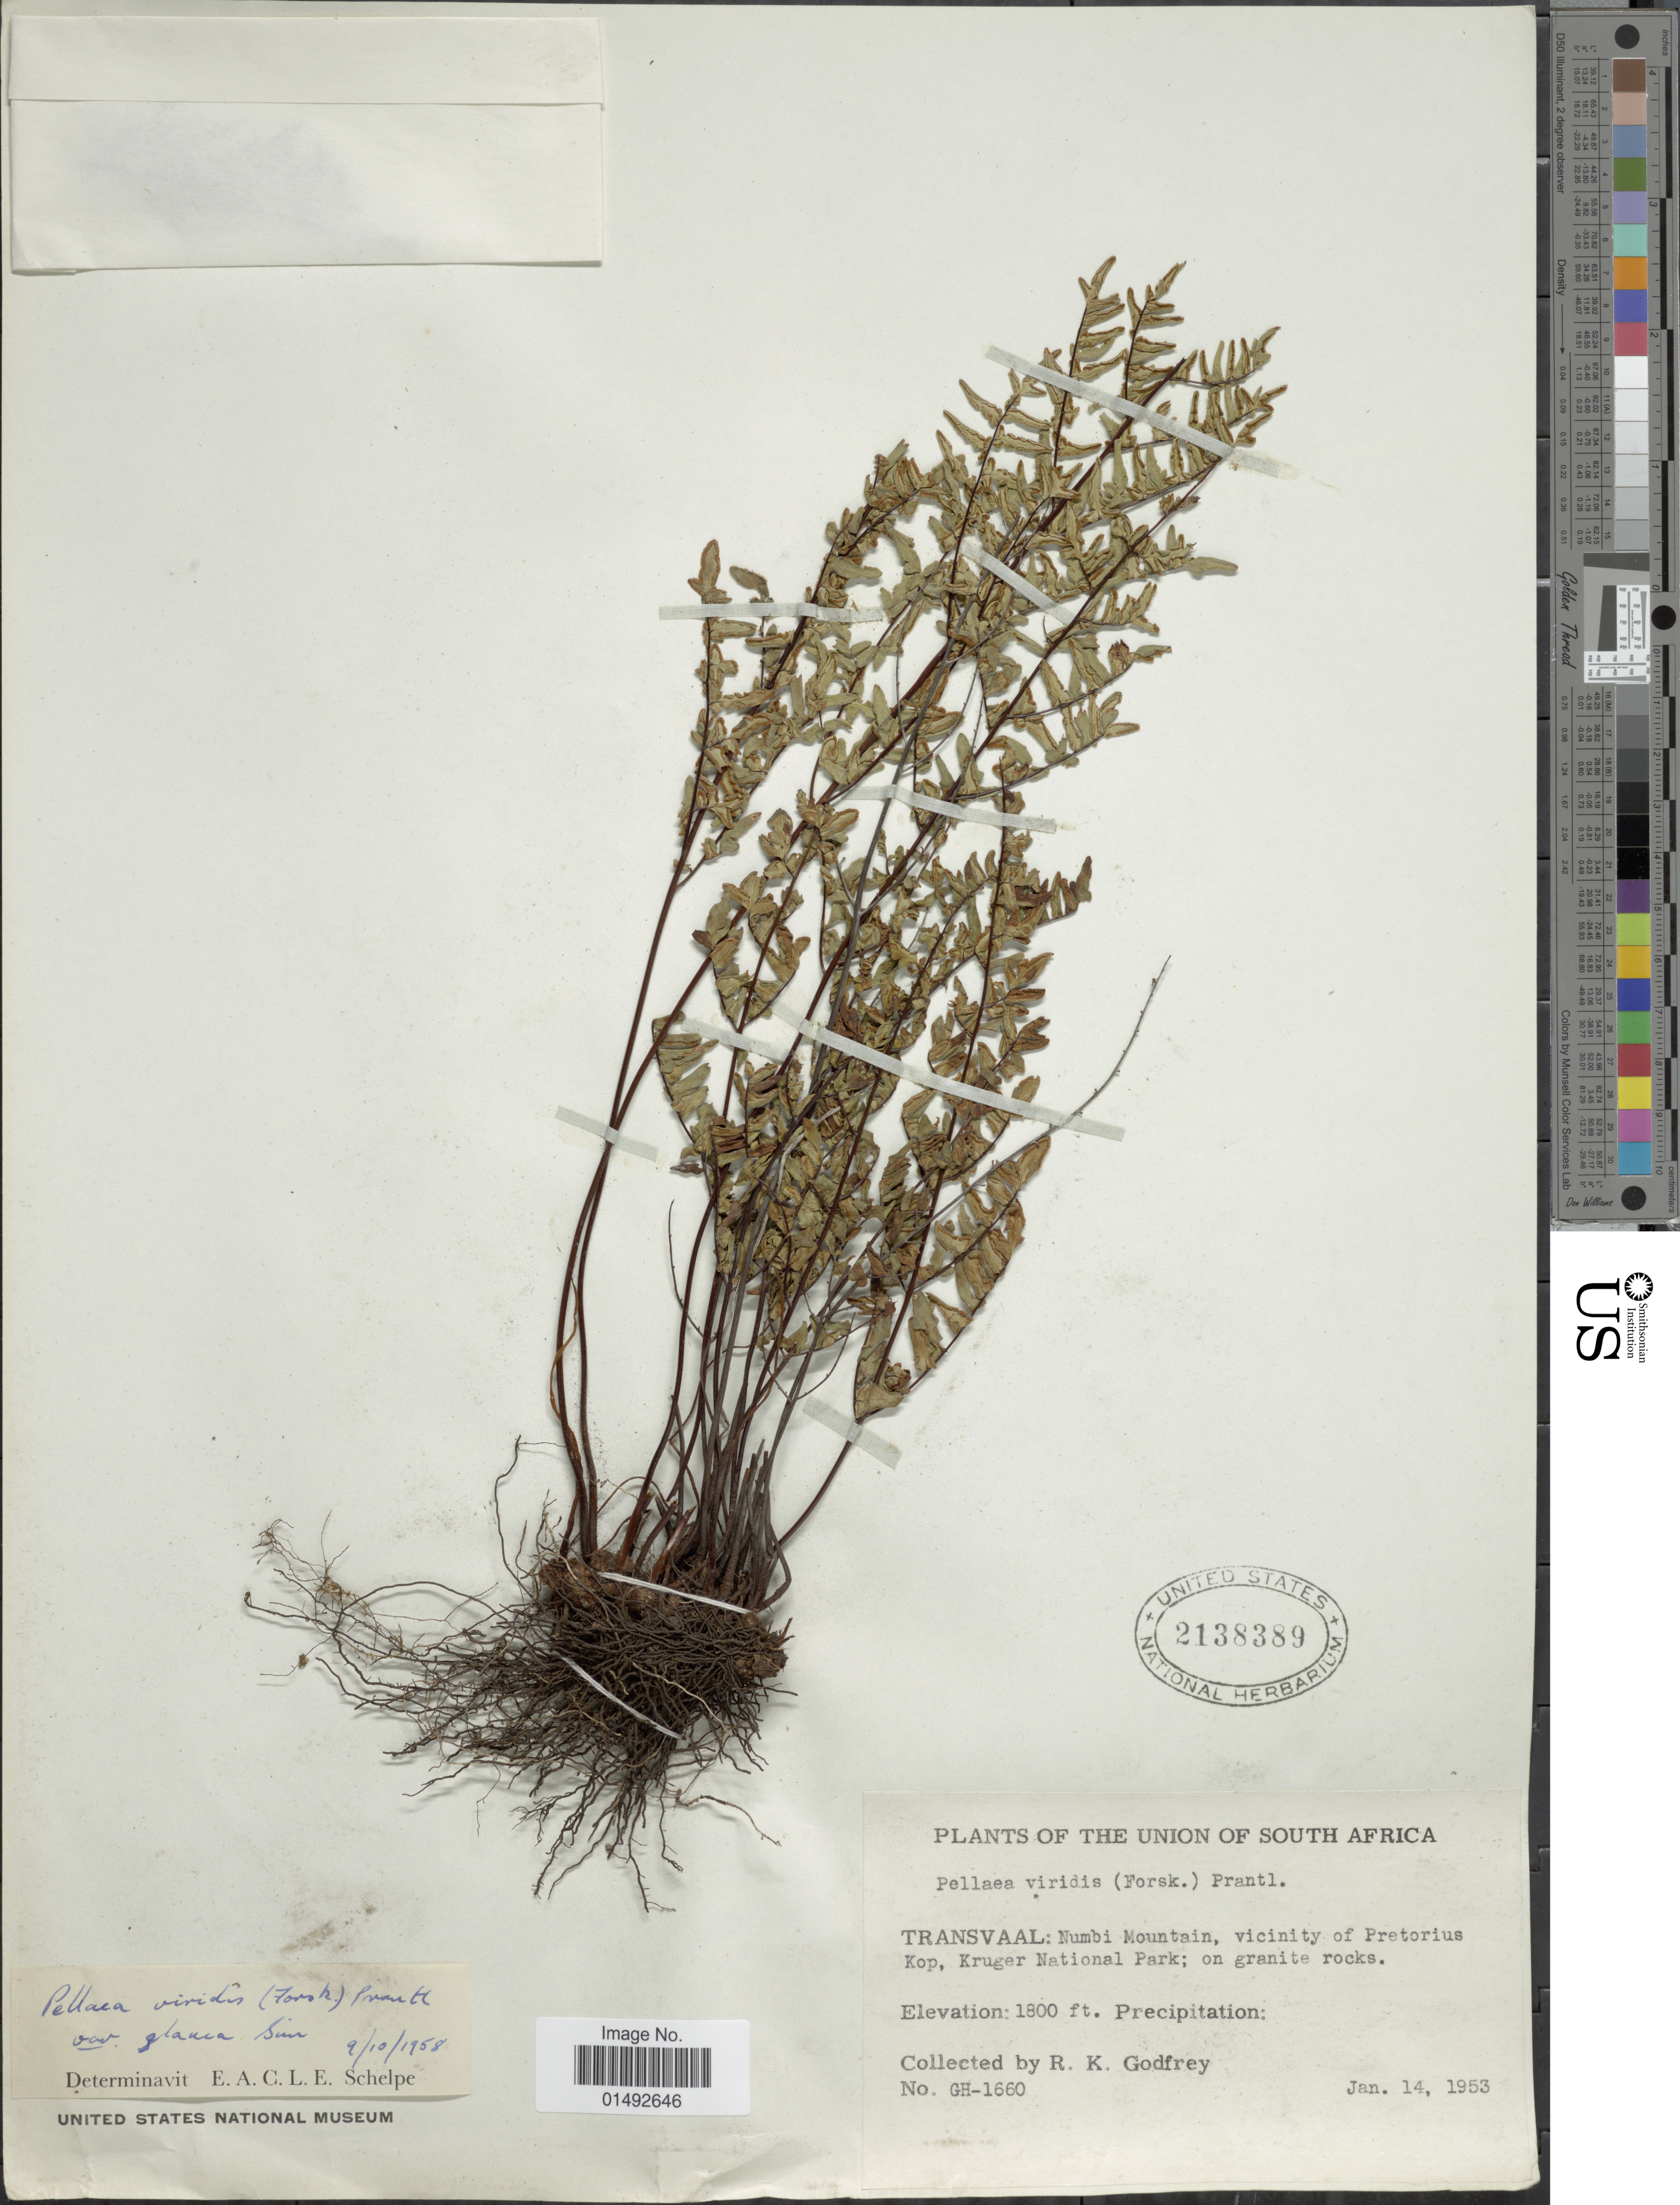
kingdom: Plantae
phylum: Tracheophyta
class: Polypodiopsida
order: Polypodiales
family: Pteridaceae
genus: Pellaea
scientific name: Pellaea viridis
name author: (Forssk.) Prantl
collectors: R. K. Godfrey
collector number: GH-1660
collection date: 1953-01-14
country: South Africa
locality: The Union of South Africa, Transvaal: Numbi Mountain, vicinity of Pretorius Kop, Kruger National Park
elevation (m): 549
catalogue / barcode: US 2138389